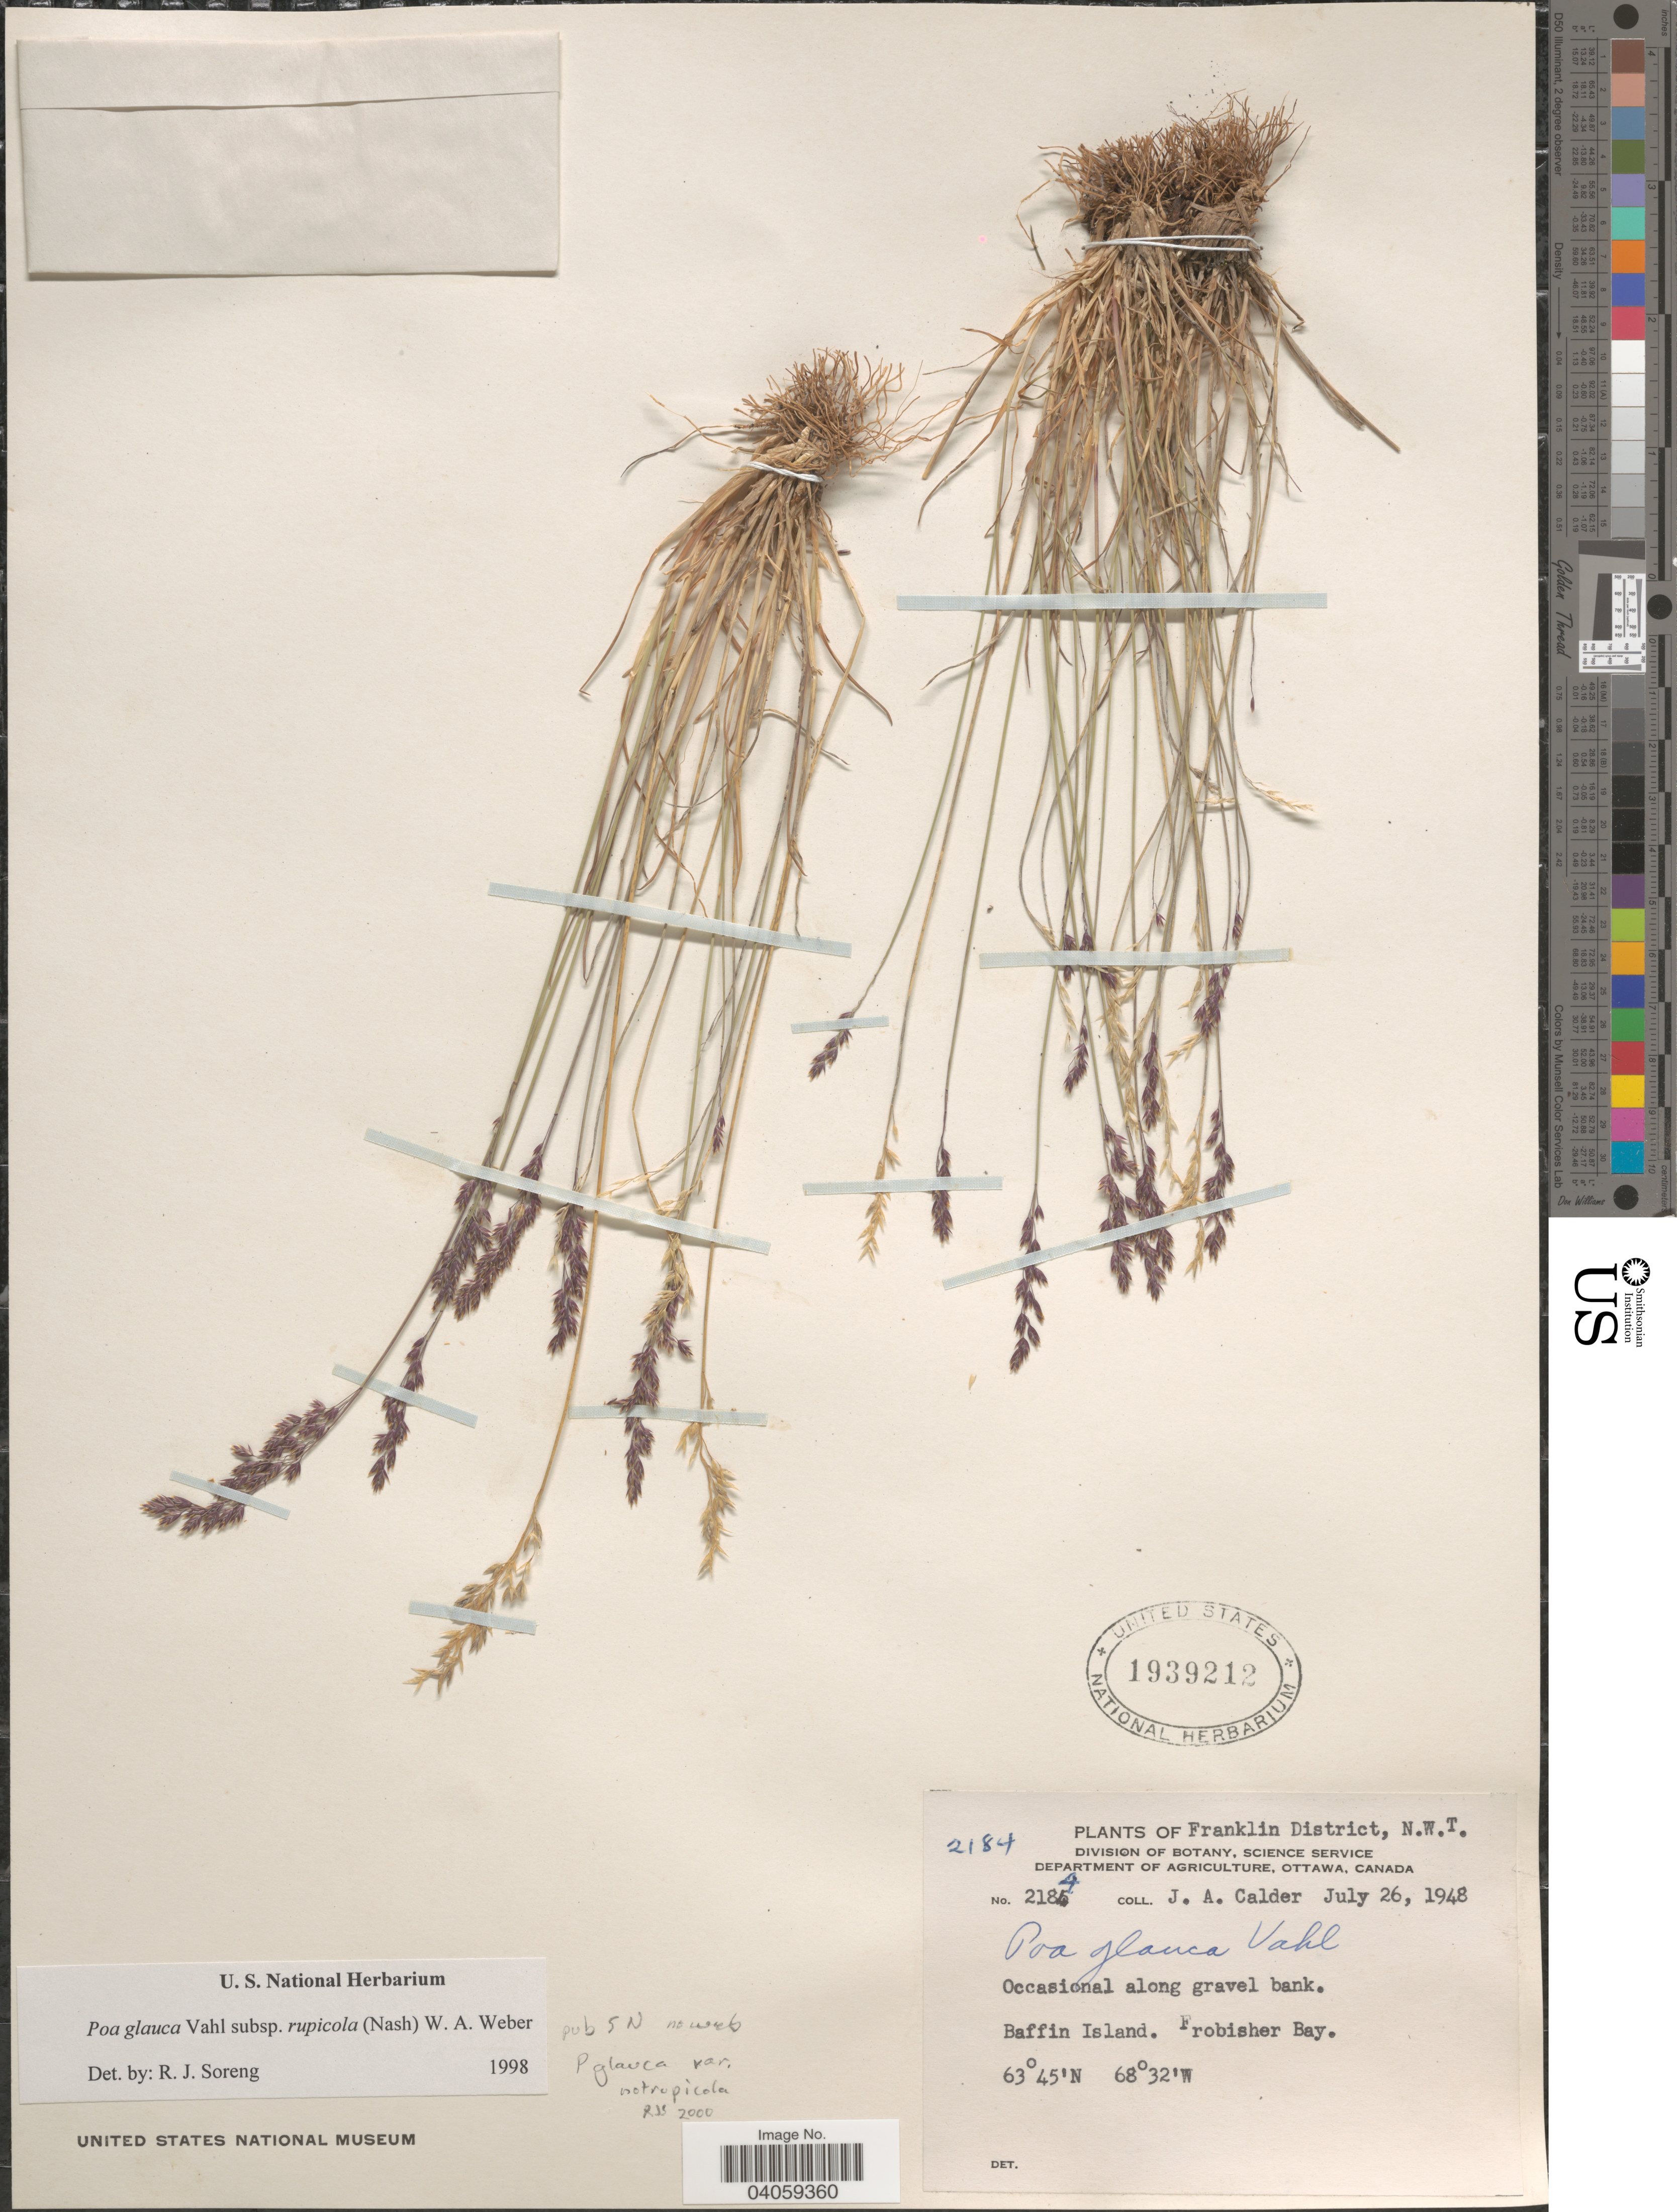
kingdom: Plantae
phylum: Tracheophyta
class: Liliopsida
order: Poales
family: Poaceae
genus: Poa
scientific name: Poa glauca subsp. rupicola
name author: (Nash) W.A. Weber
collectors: J. A. Calder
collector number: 2184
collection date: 1948-07-26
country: Canada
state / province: Northwest Territories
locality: Franklin District. Occasional along gravel bank. Baffin Island. Frobisher Bay.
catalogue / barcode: US 1939212